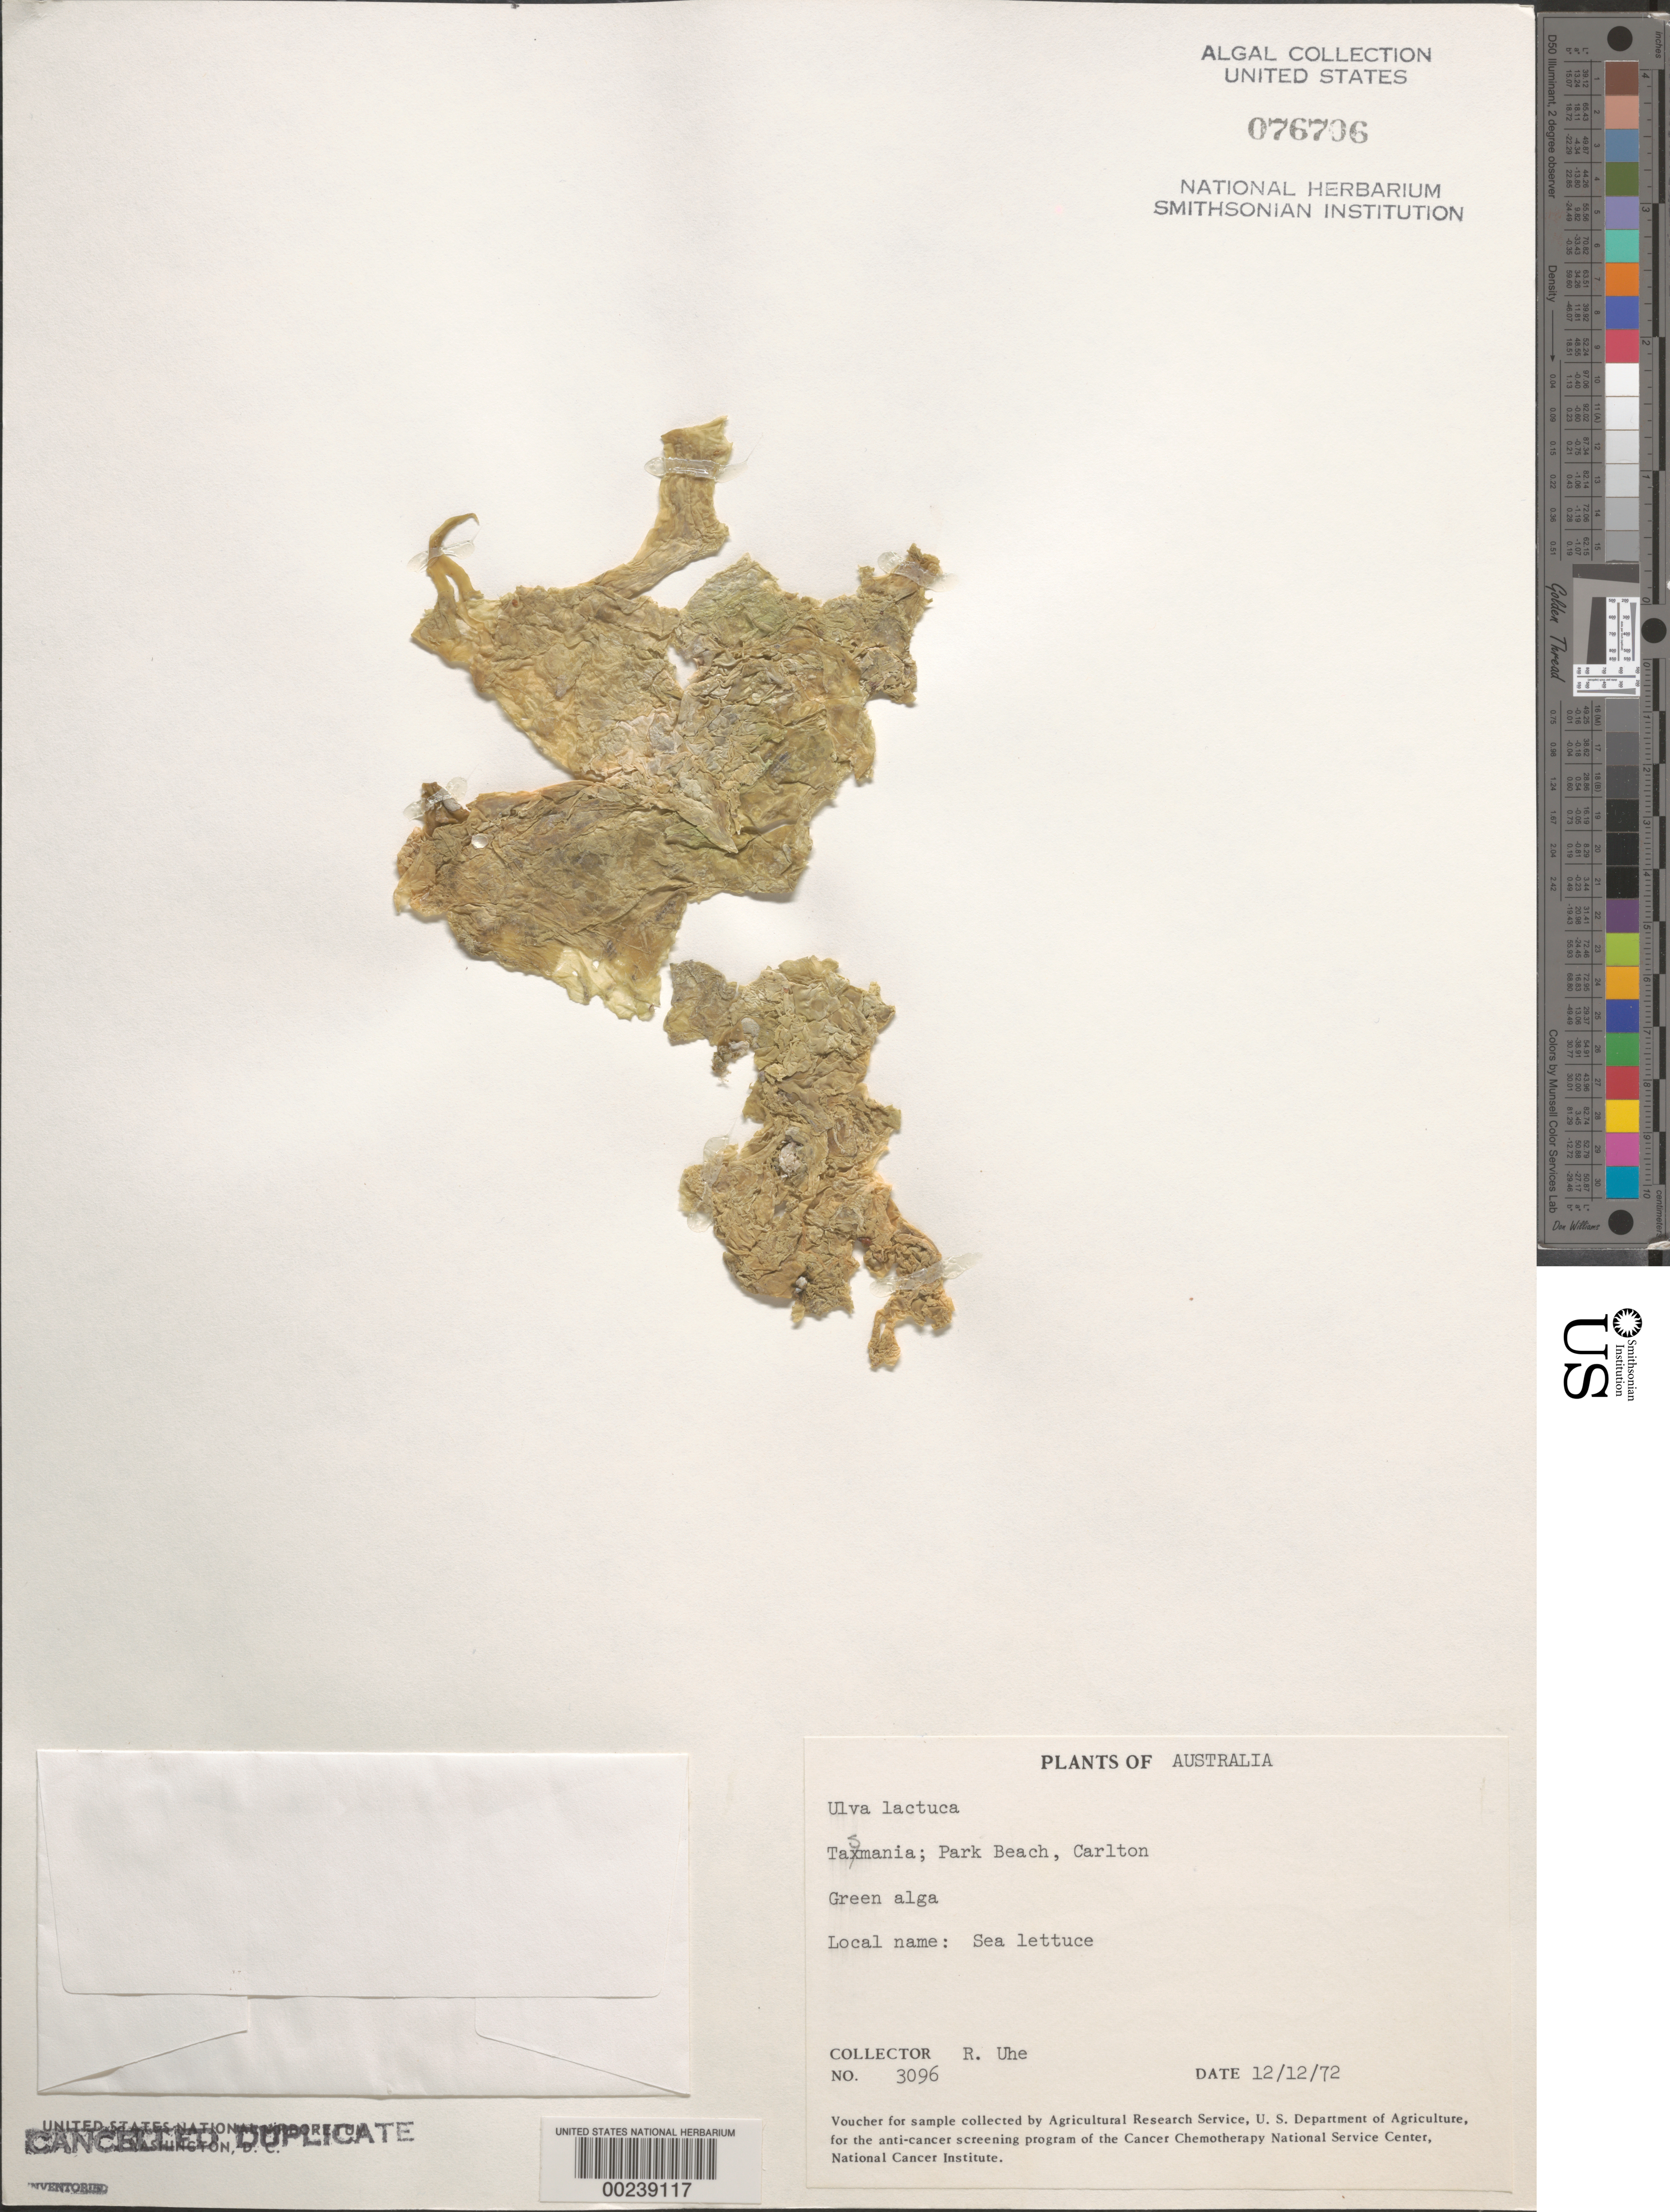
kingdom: Plantae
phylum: Chlorophyta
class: Ulvophyceae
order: Ulvales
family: Ulvaceae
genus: Ulva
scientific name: Ulva lactuca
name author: L.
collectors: R. Uhe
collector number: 3096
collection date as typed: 12 Dec 1972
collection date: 1972-12-12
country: Australia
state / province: Tasmania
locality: Park Beach, Carlton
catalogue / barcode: US 76706